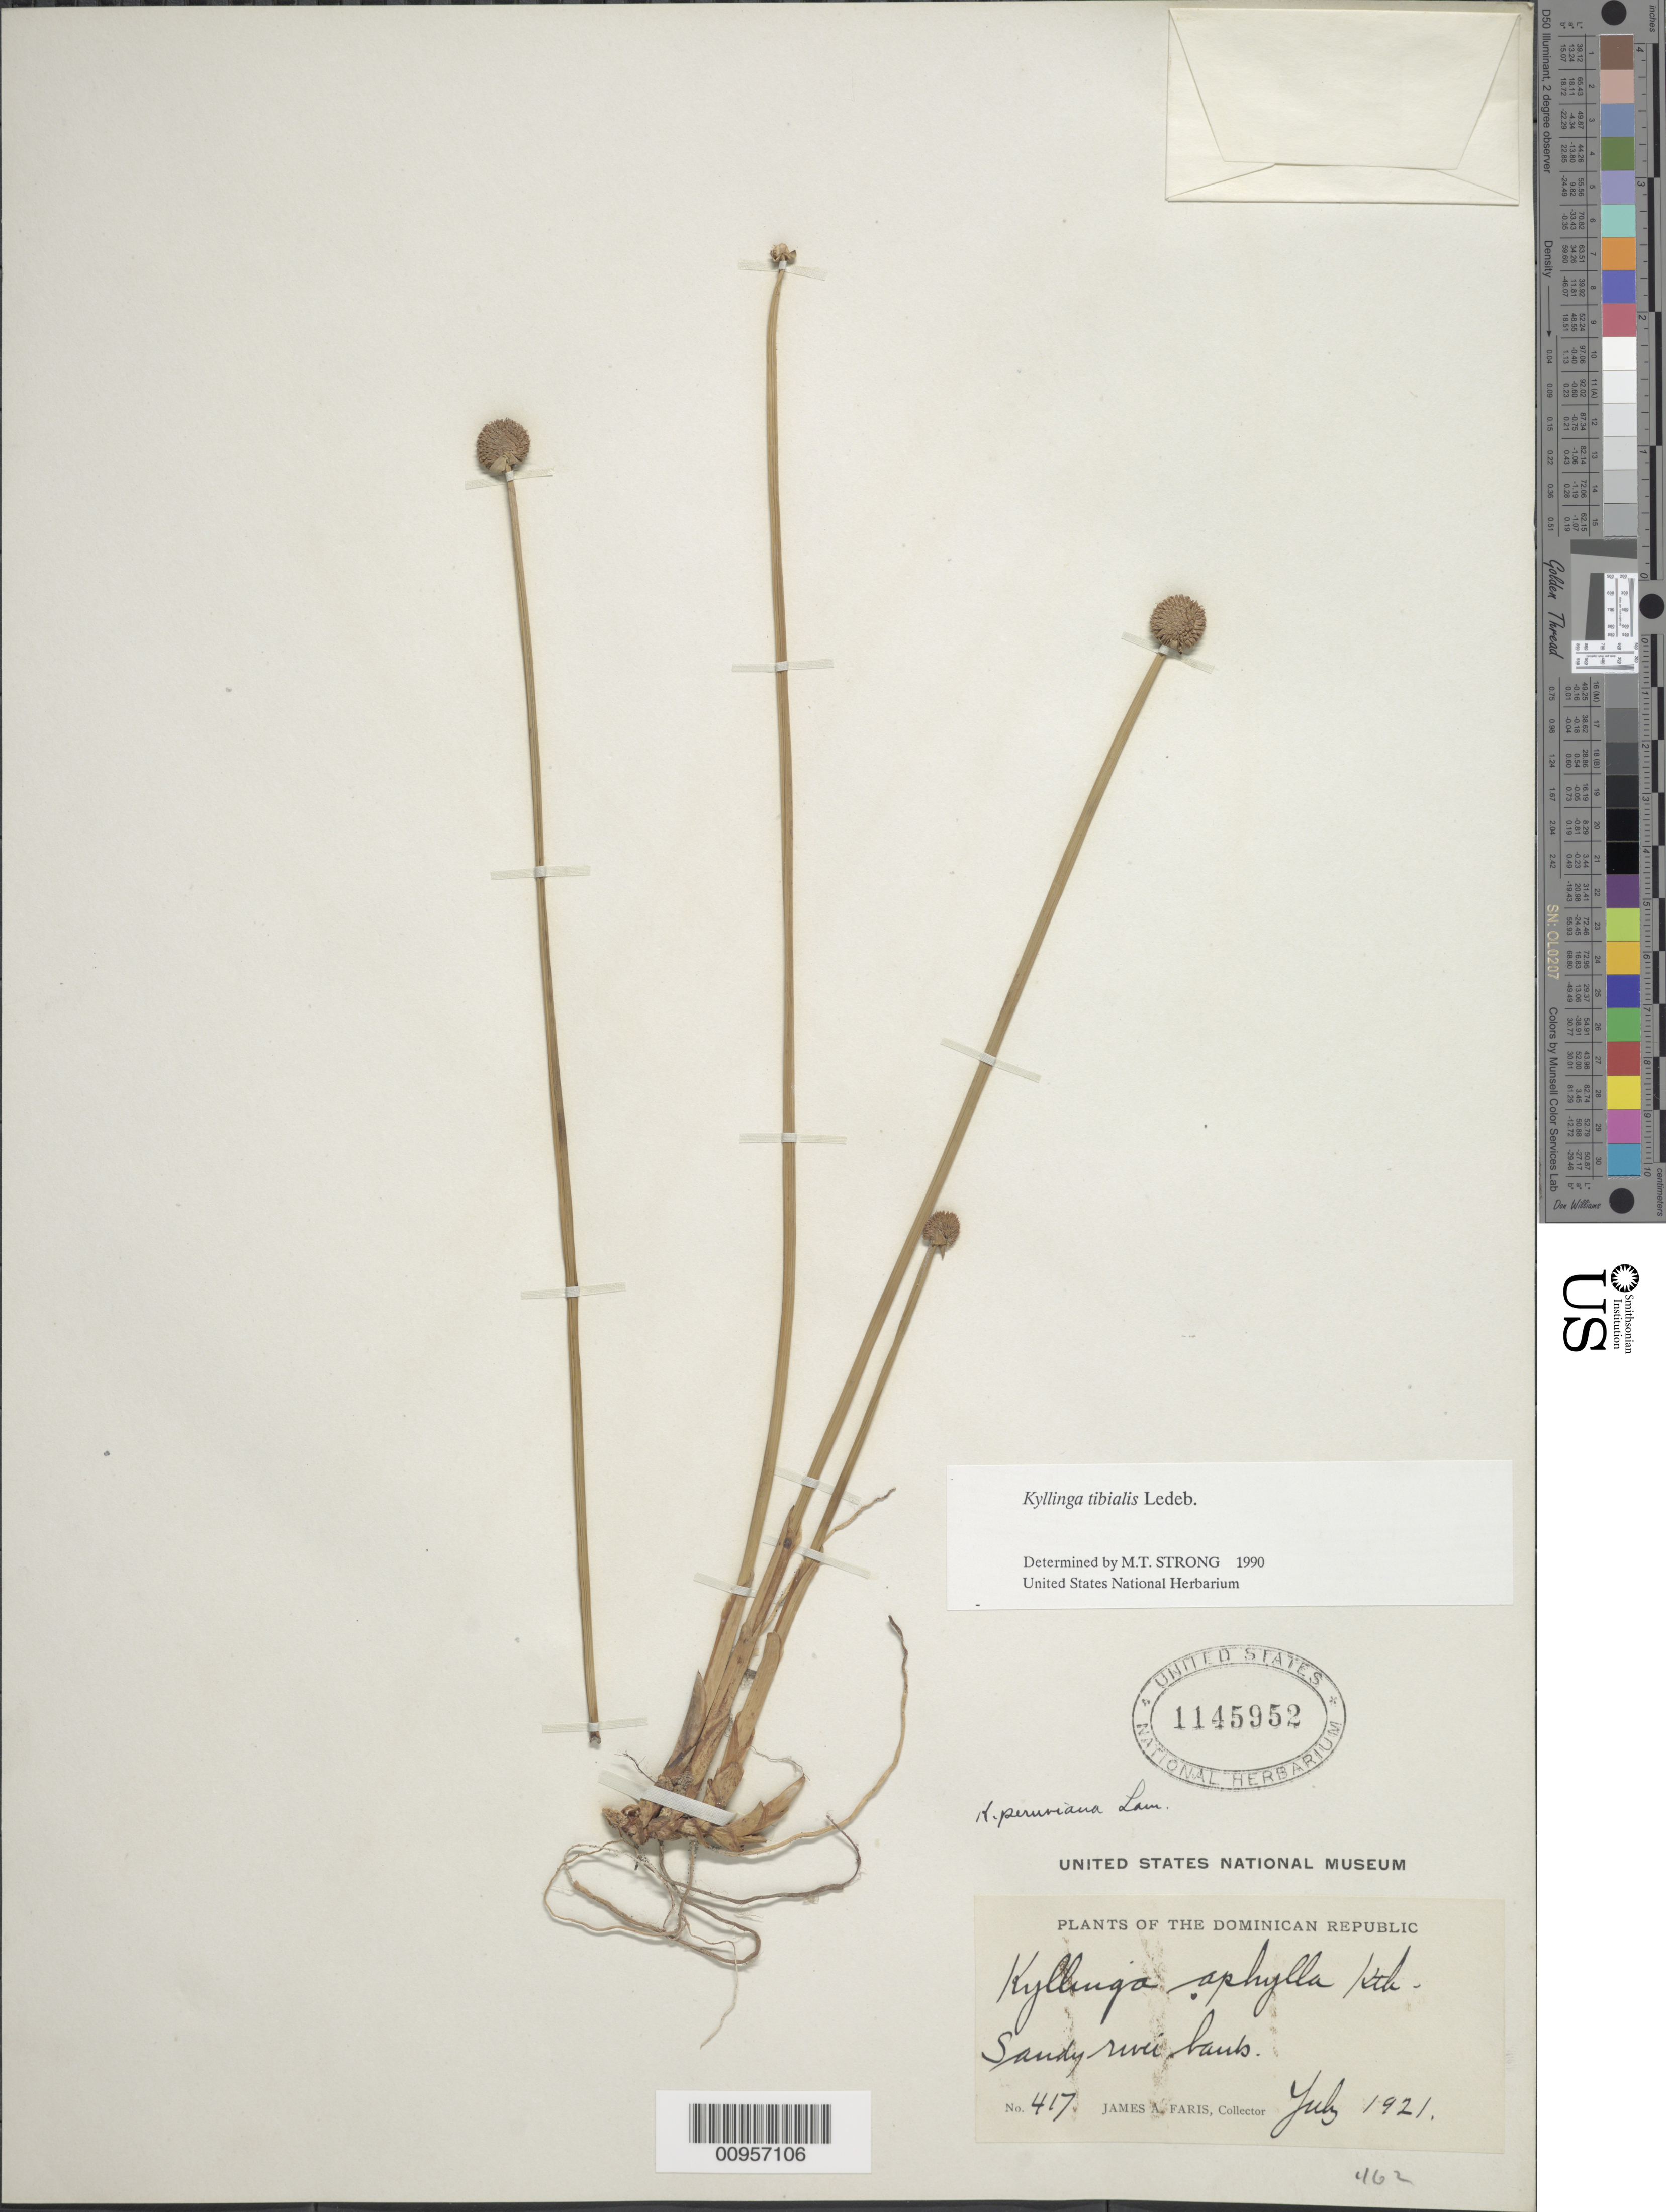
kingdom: Plantae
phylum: Tracheophyta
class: Liliopsida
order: Poales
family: Cyperaceae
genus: Cyperus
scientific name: Cyperus tibialis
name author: (Poit. ex Ledeb.) Govaerts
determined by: Strong, Mark T., (BOT), Smithsonian Institution - National Museum of Natural History (UNITED STATES)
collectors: J. Faris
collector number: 417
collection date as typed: Jul 1921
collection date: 1921-07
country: Dominican Republic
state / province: San Cristóbal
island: Hispaniola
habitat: Sandy river bank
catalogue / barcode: US 1145952